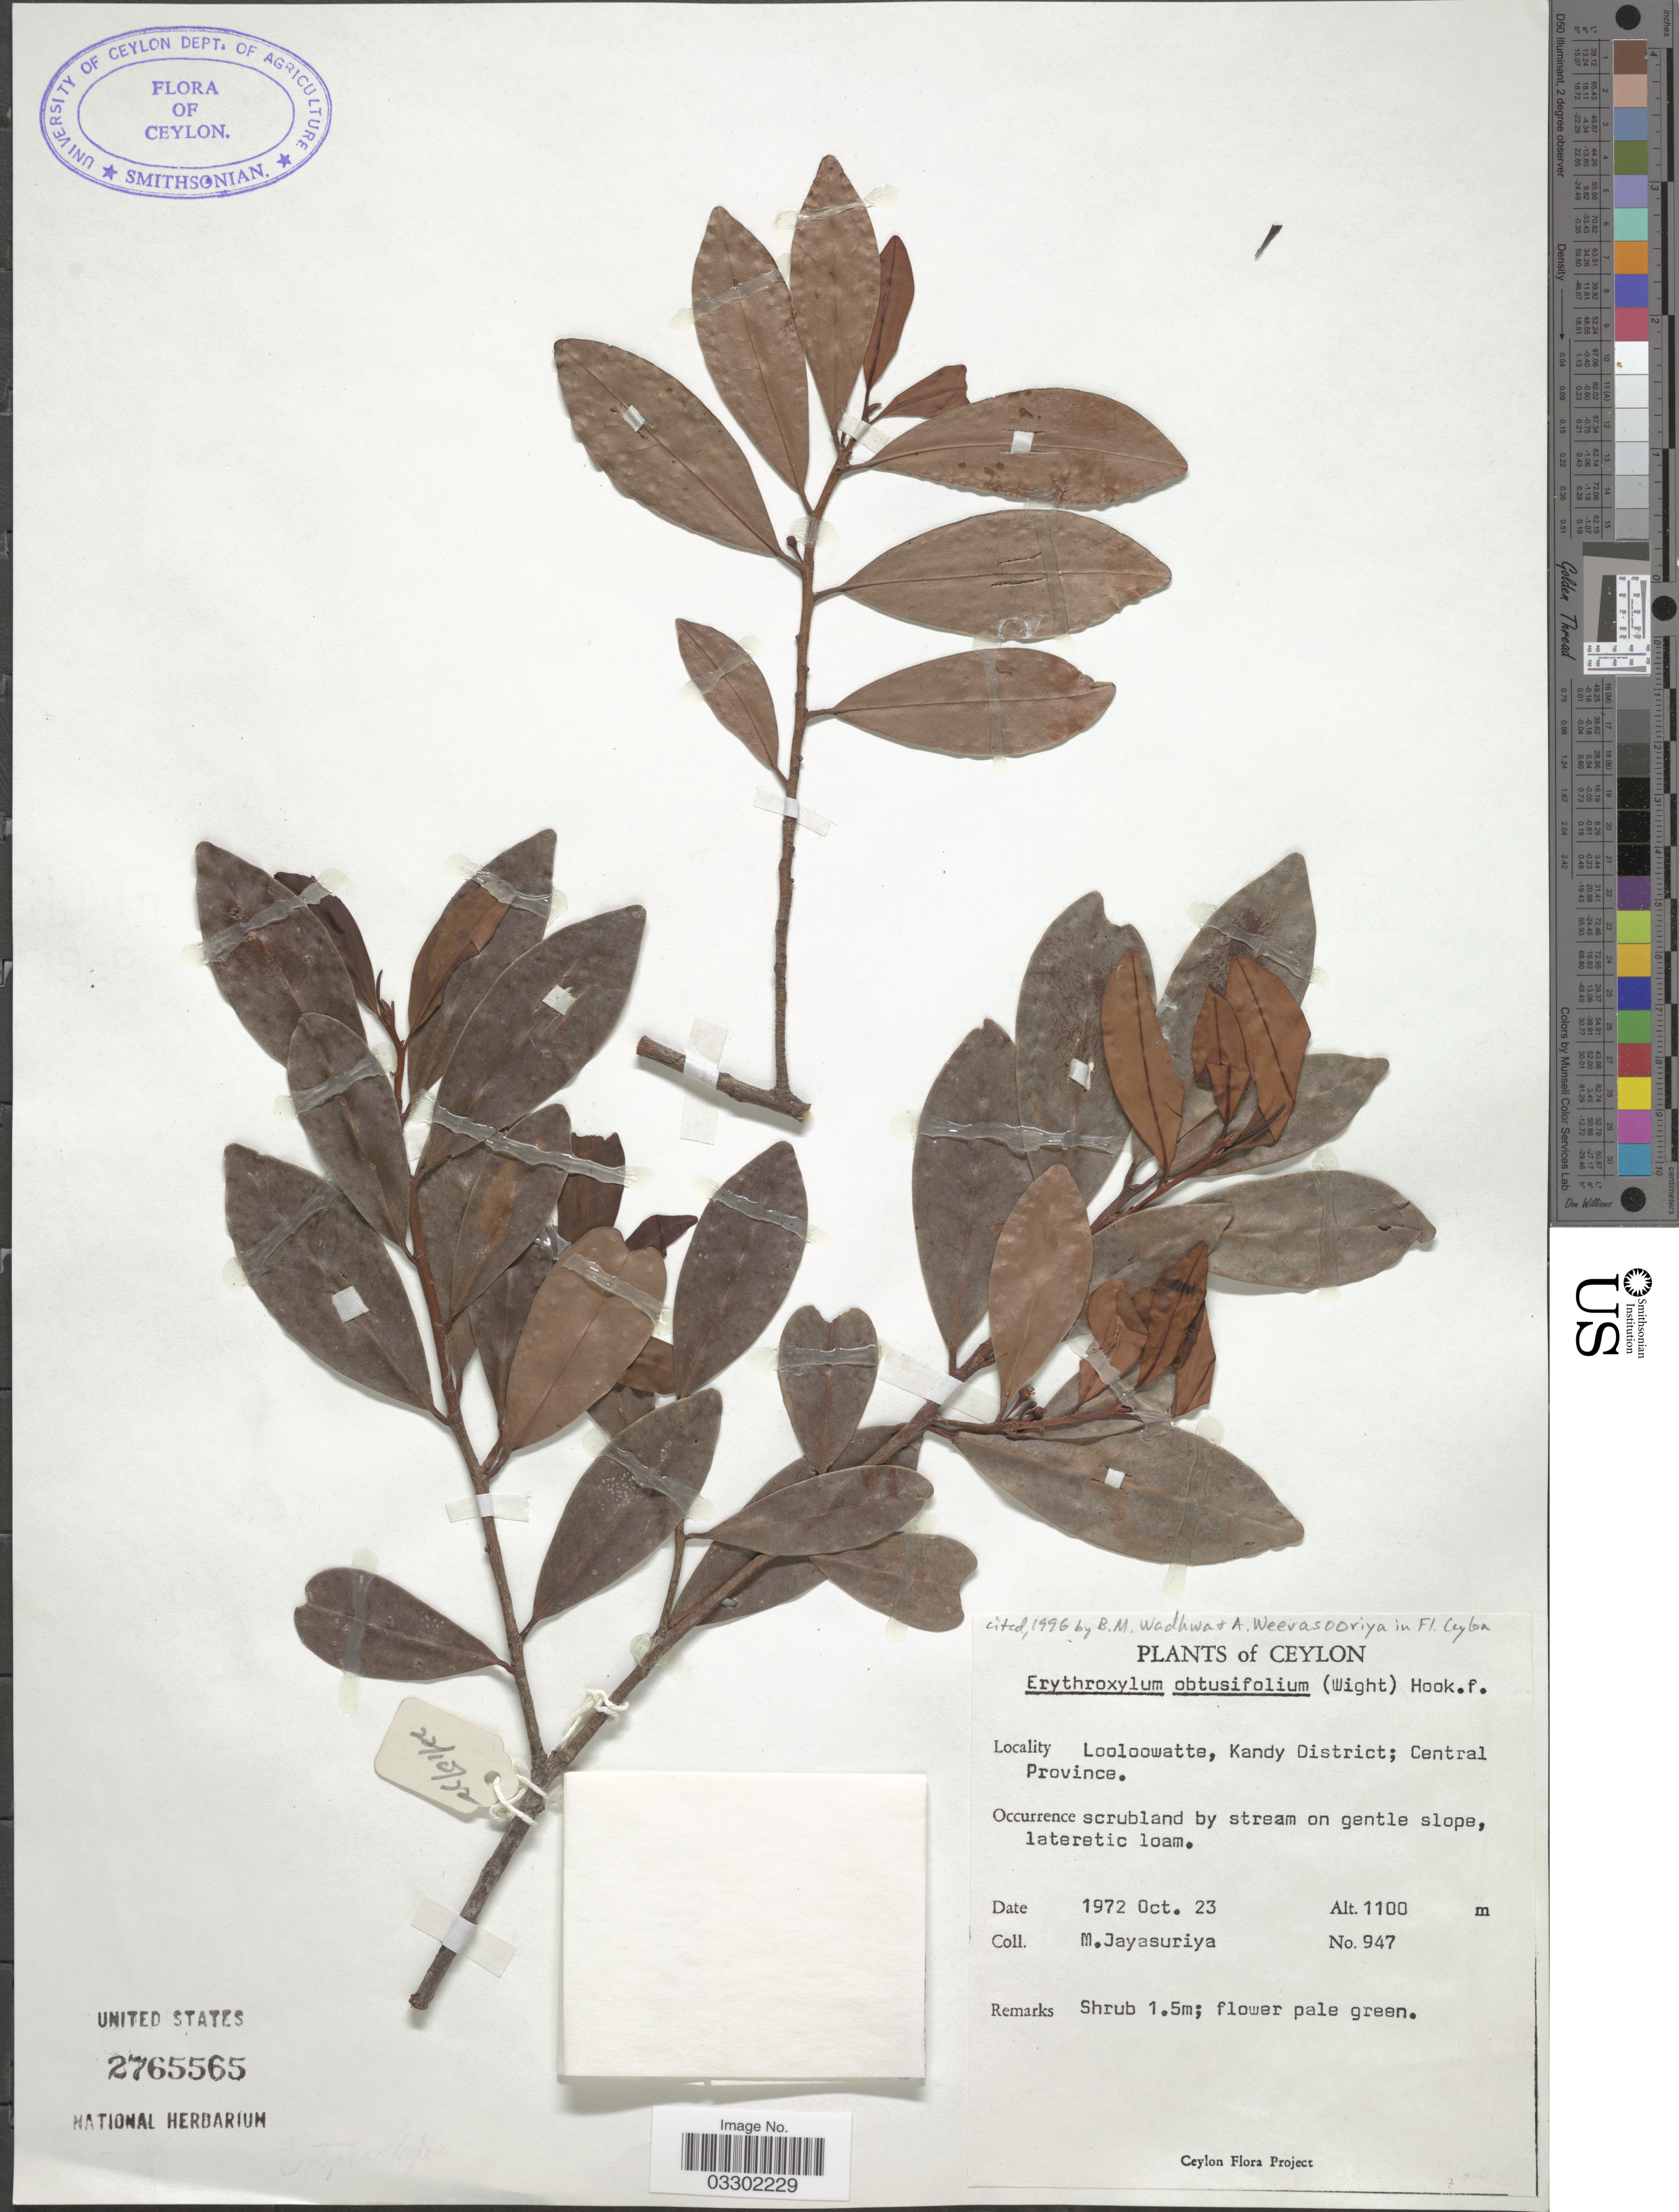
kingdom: Plantae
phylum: Tracheophyta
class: Magnoliopsida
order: Malpighiales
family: Erythroxylaceae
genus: Erythroxylum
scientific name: Erythroxylum obtusifolium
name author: Hook. f.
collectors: M. Jayasuriya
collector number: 947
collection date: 1972-10-23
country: Sri Lanka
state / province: Central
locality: Ceylon, Looloowatte, Kandy District.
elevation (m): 1100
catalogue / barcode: US 2765565